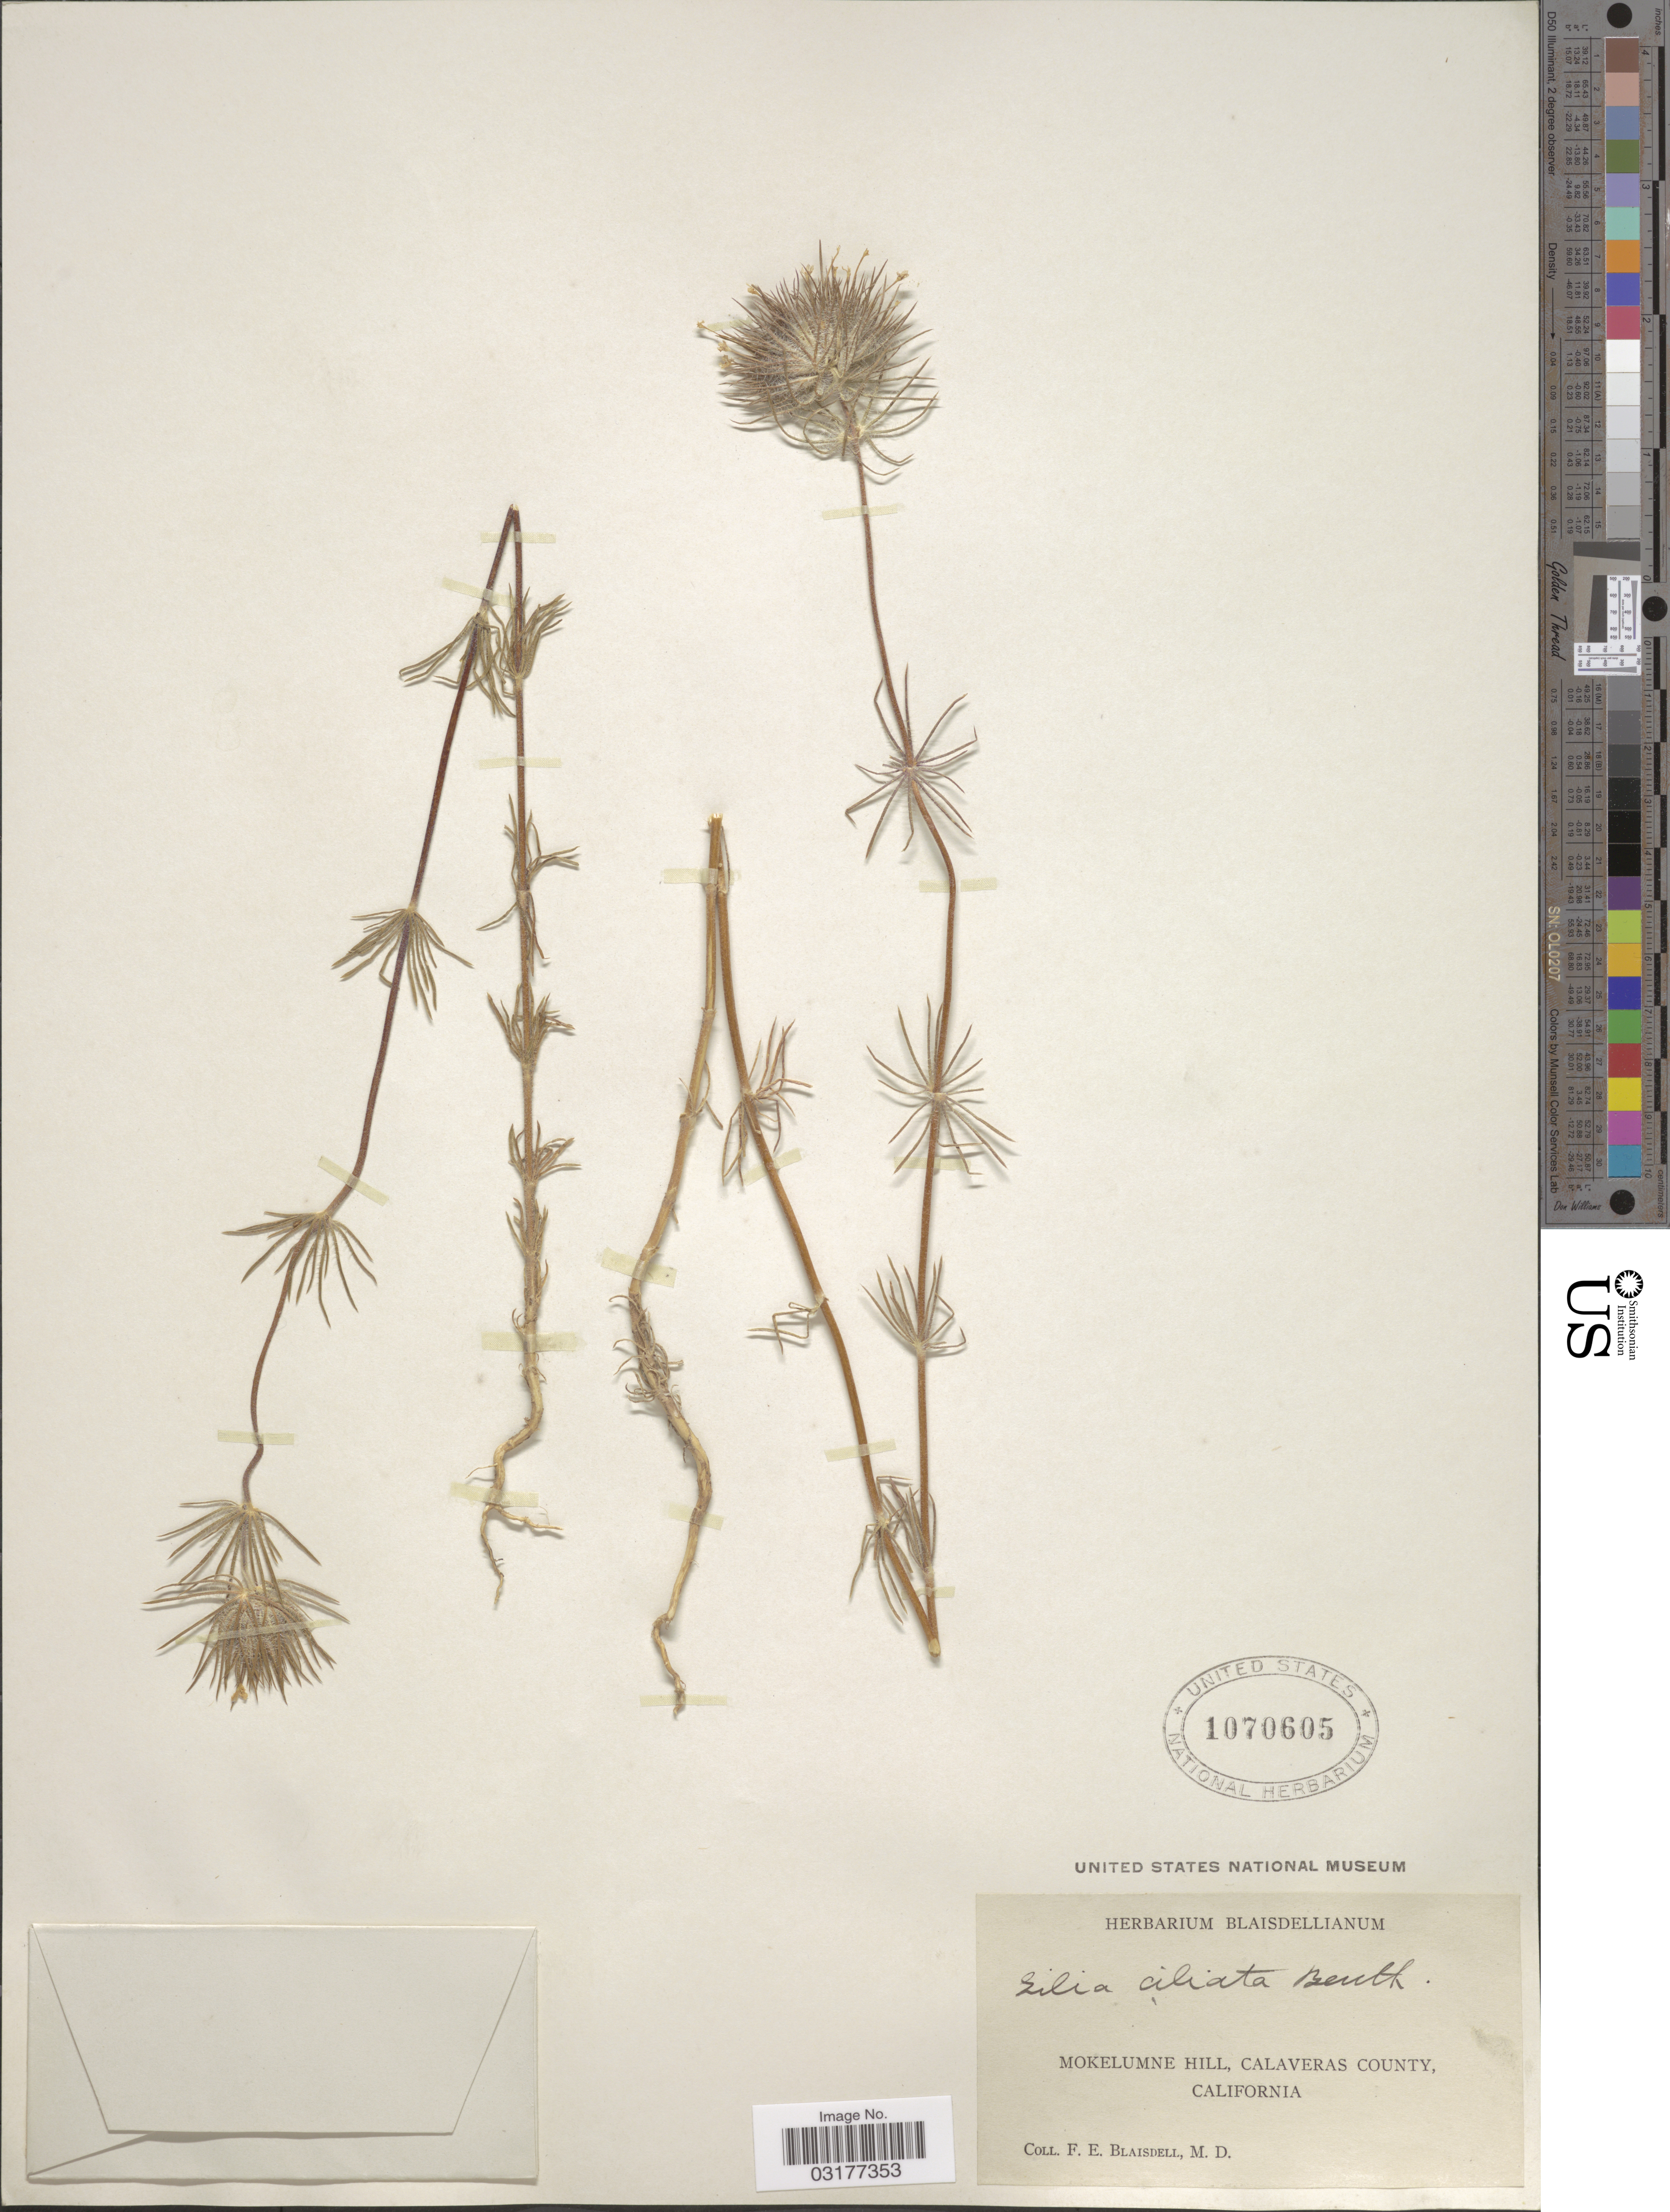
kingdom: Plantae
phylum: Tracheophyta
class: Magnoliopsida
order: Ericales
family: Polemoniaceae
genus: Leptosiphon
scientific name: Leptosiphon ciliatus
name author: (Benth.) Jeps.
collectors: F. Blaisdell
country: United States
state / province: California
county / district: Calaveras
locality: Mokelumne Hill, Calaveras County.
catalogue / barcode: US 1070605